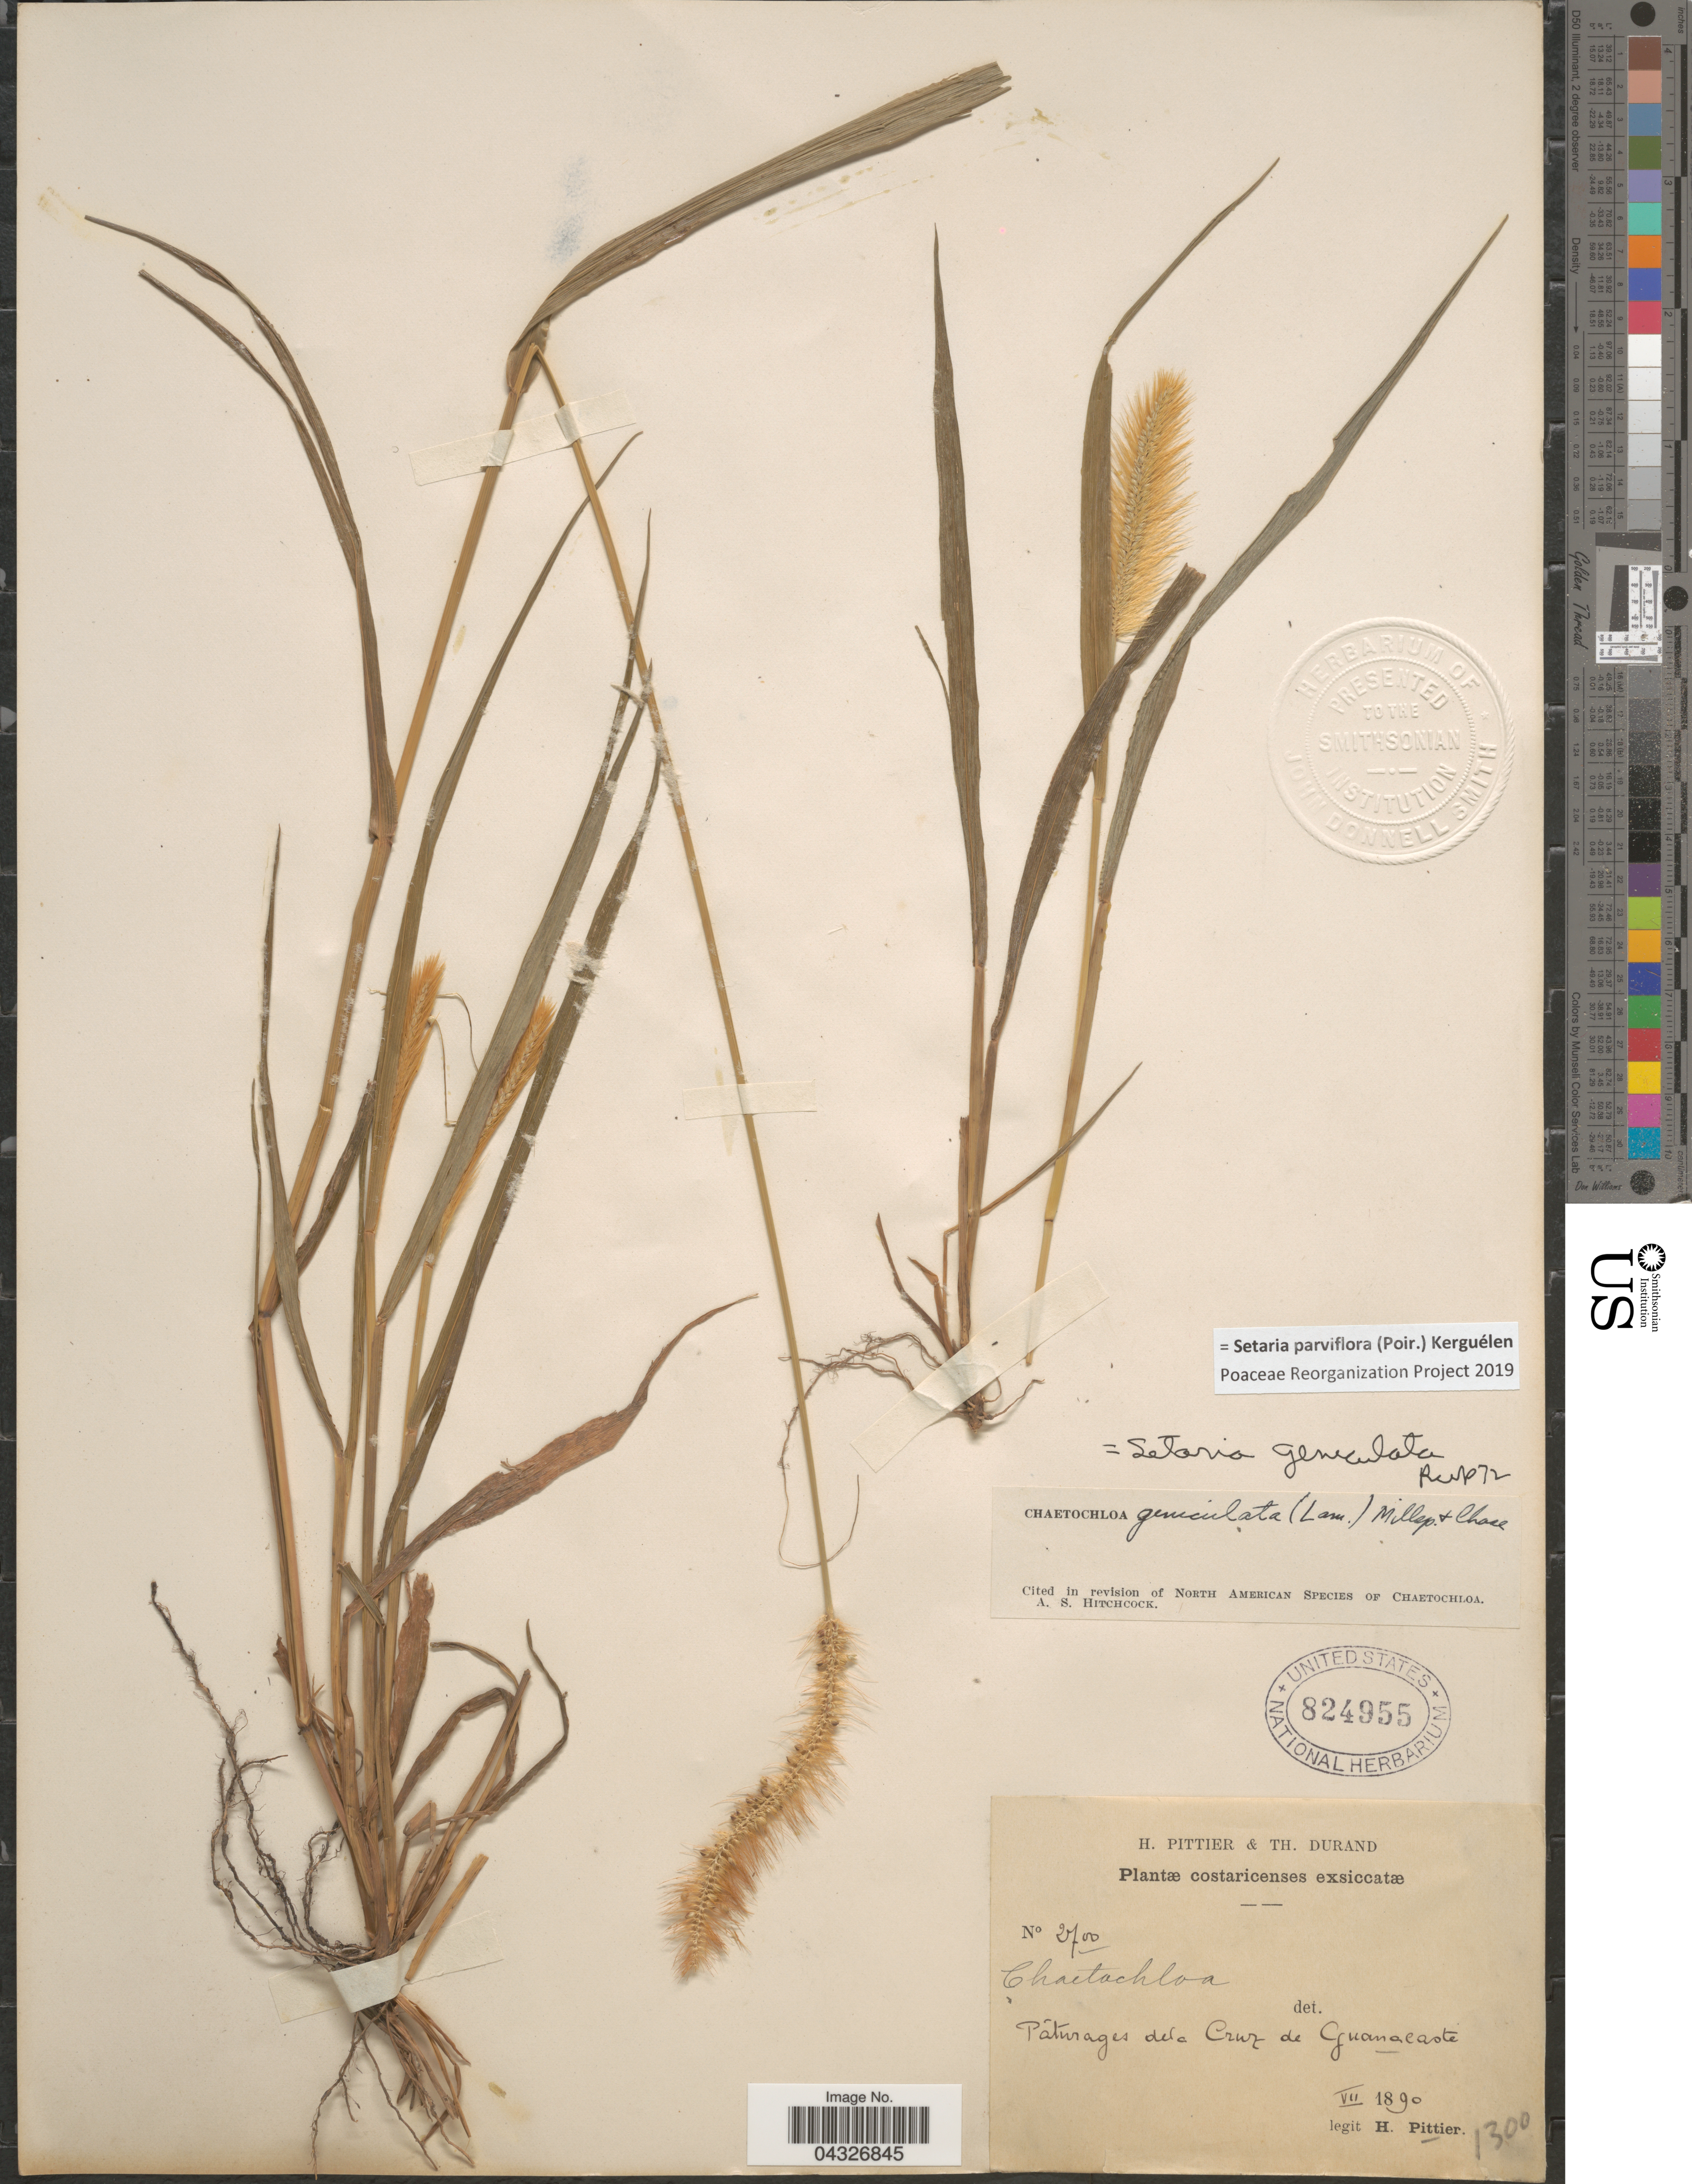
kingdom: Plantae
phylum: Tracheophyta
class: Liliopsida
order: Poales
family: Poaceae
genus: Setaria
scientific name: Setaria parviflora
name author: (Poir.) Kerguélen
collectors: H. F. Pittier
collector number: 2700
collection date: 1890-07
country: Costa Rica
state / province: Guanacaste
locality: Pâturages de la Cruz de Guanacaste.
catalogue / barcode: US 824955